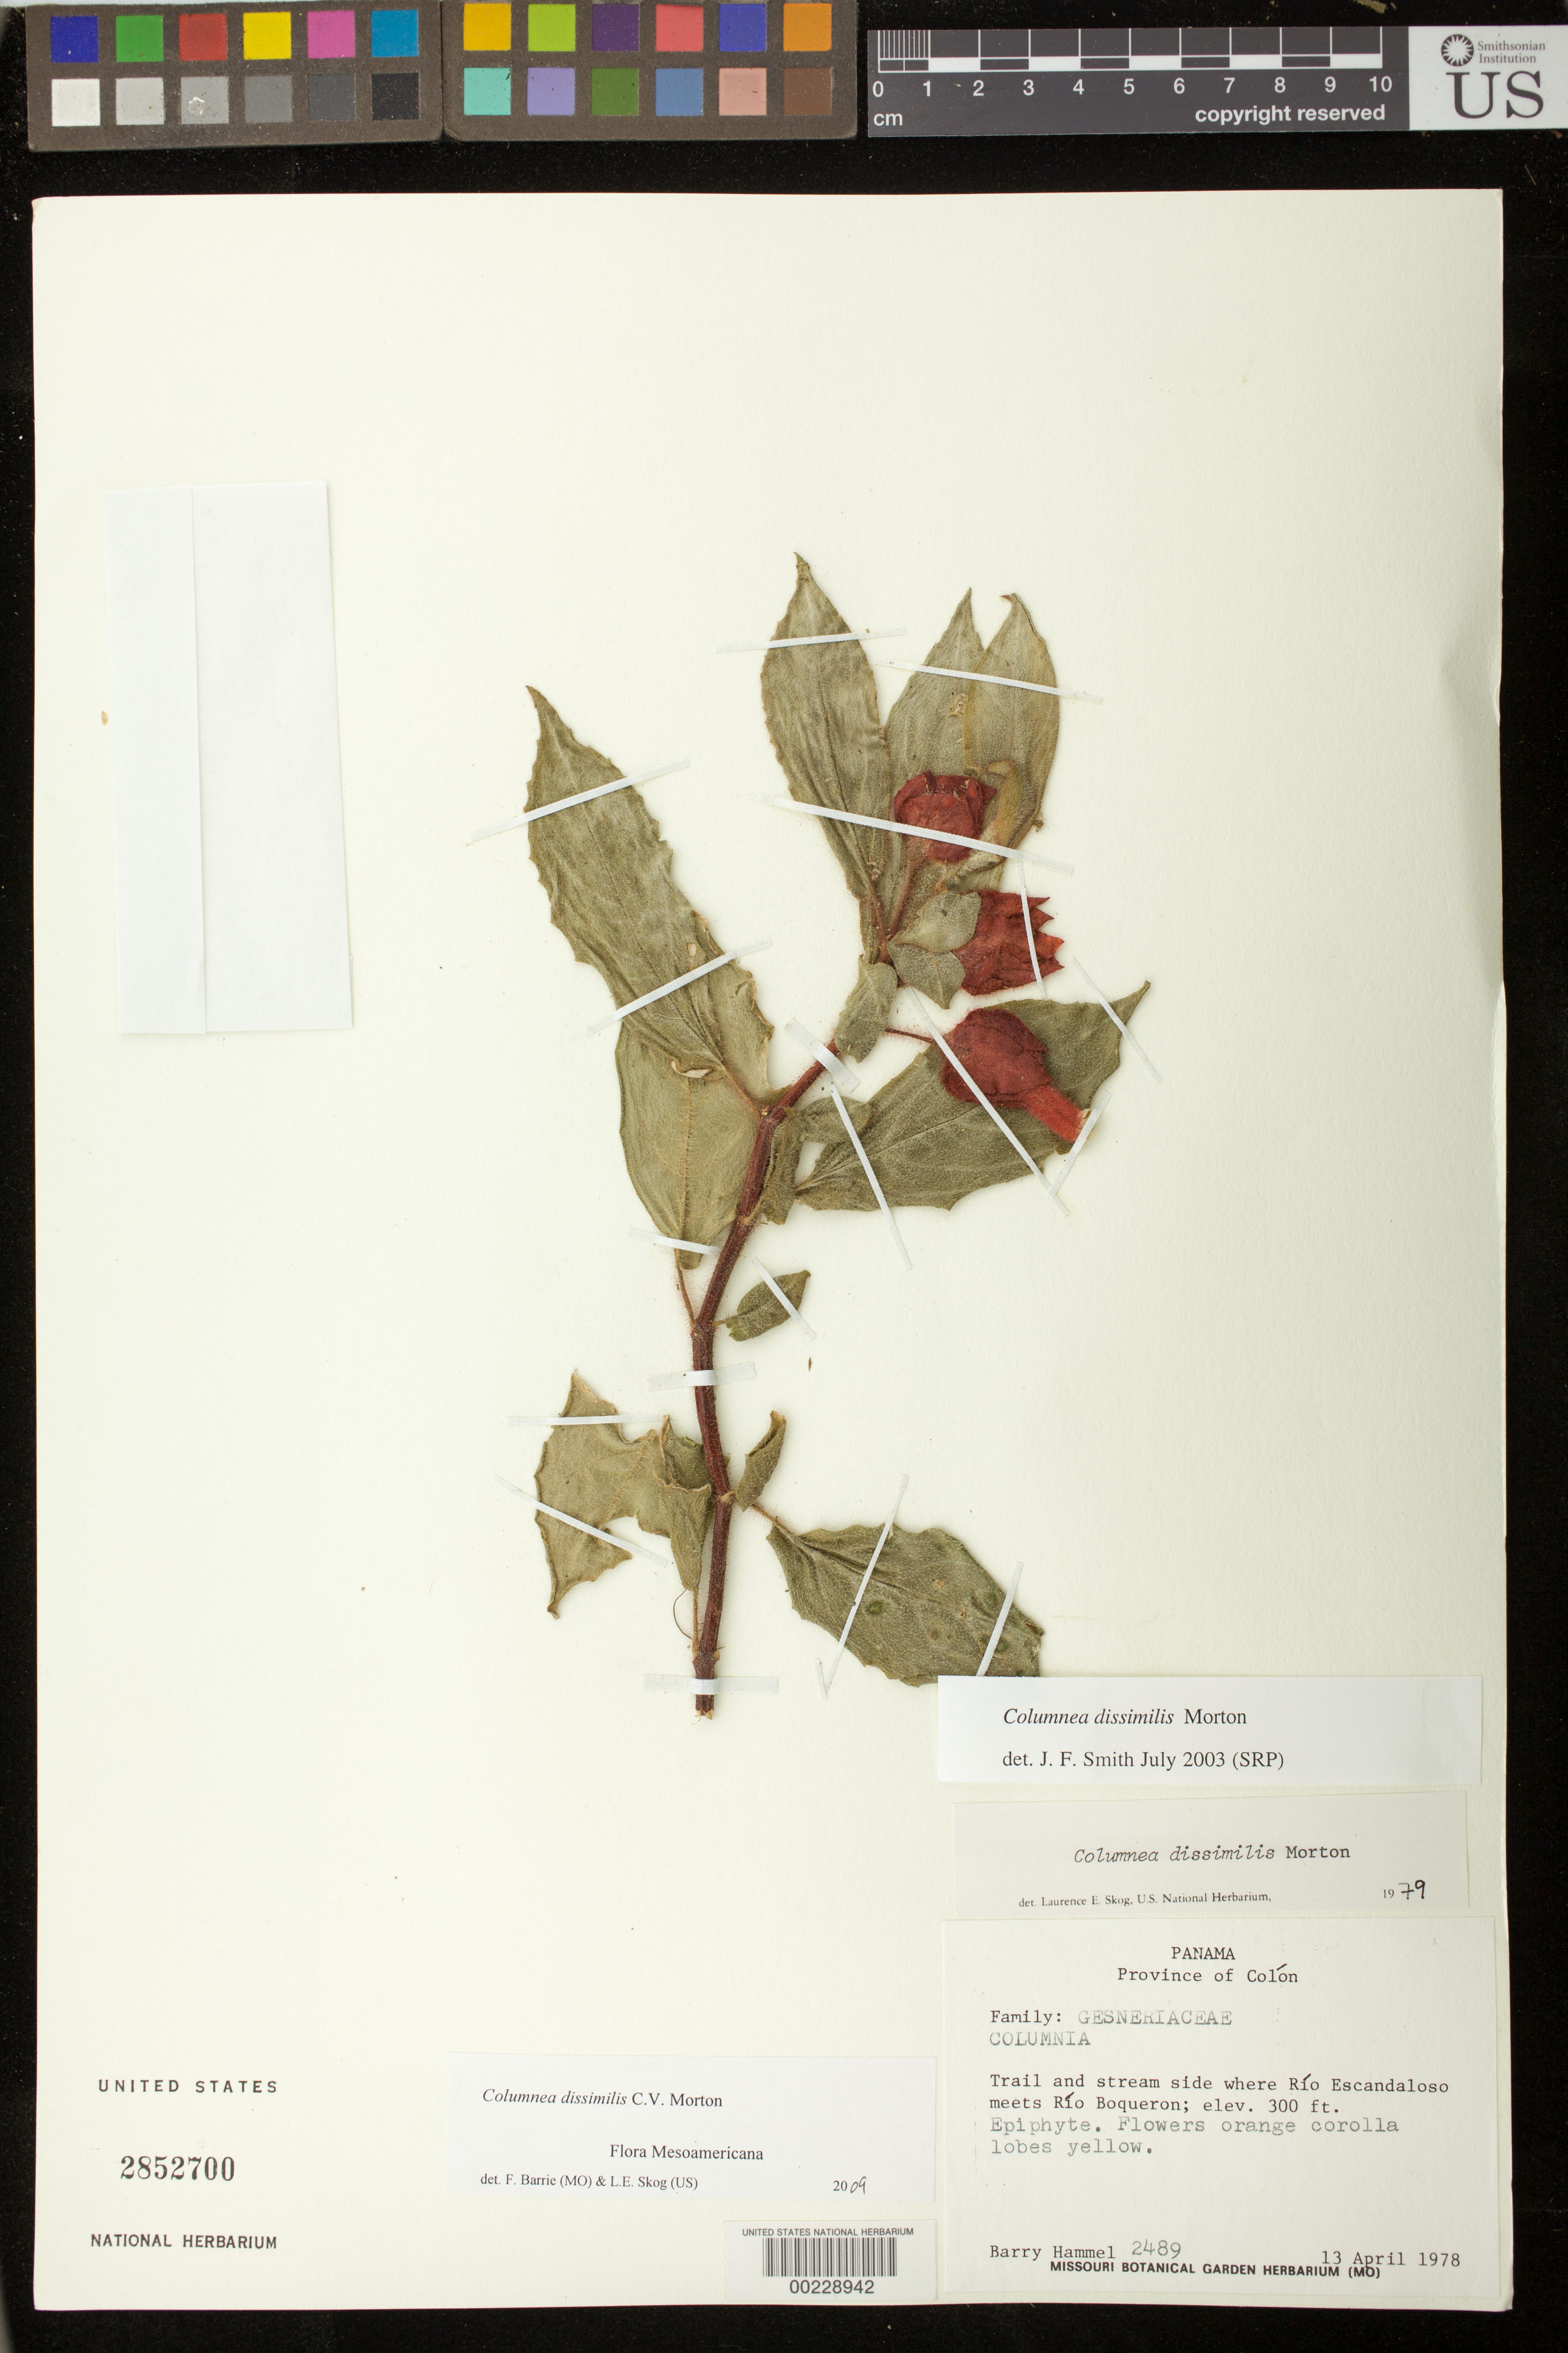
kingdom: Plantae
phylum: Tracheophyta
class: Magnoliopsida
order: Lamiales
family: Gesneriaceae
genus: Columnea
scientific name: Columnea dissimilis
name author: C.V. Morton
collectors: B. Hammel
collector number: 2489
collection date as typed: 13 Apr 1978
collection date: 1978-04-13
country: Panama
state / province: Colón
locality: Where Rio Escandaloso meets Rio Boqueron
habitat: Trail and streamside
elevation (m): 91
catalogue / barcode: US 2852700